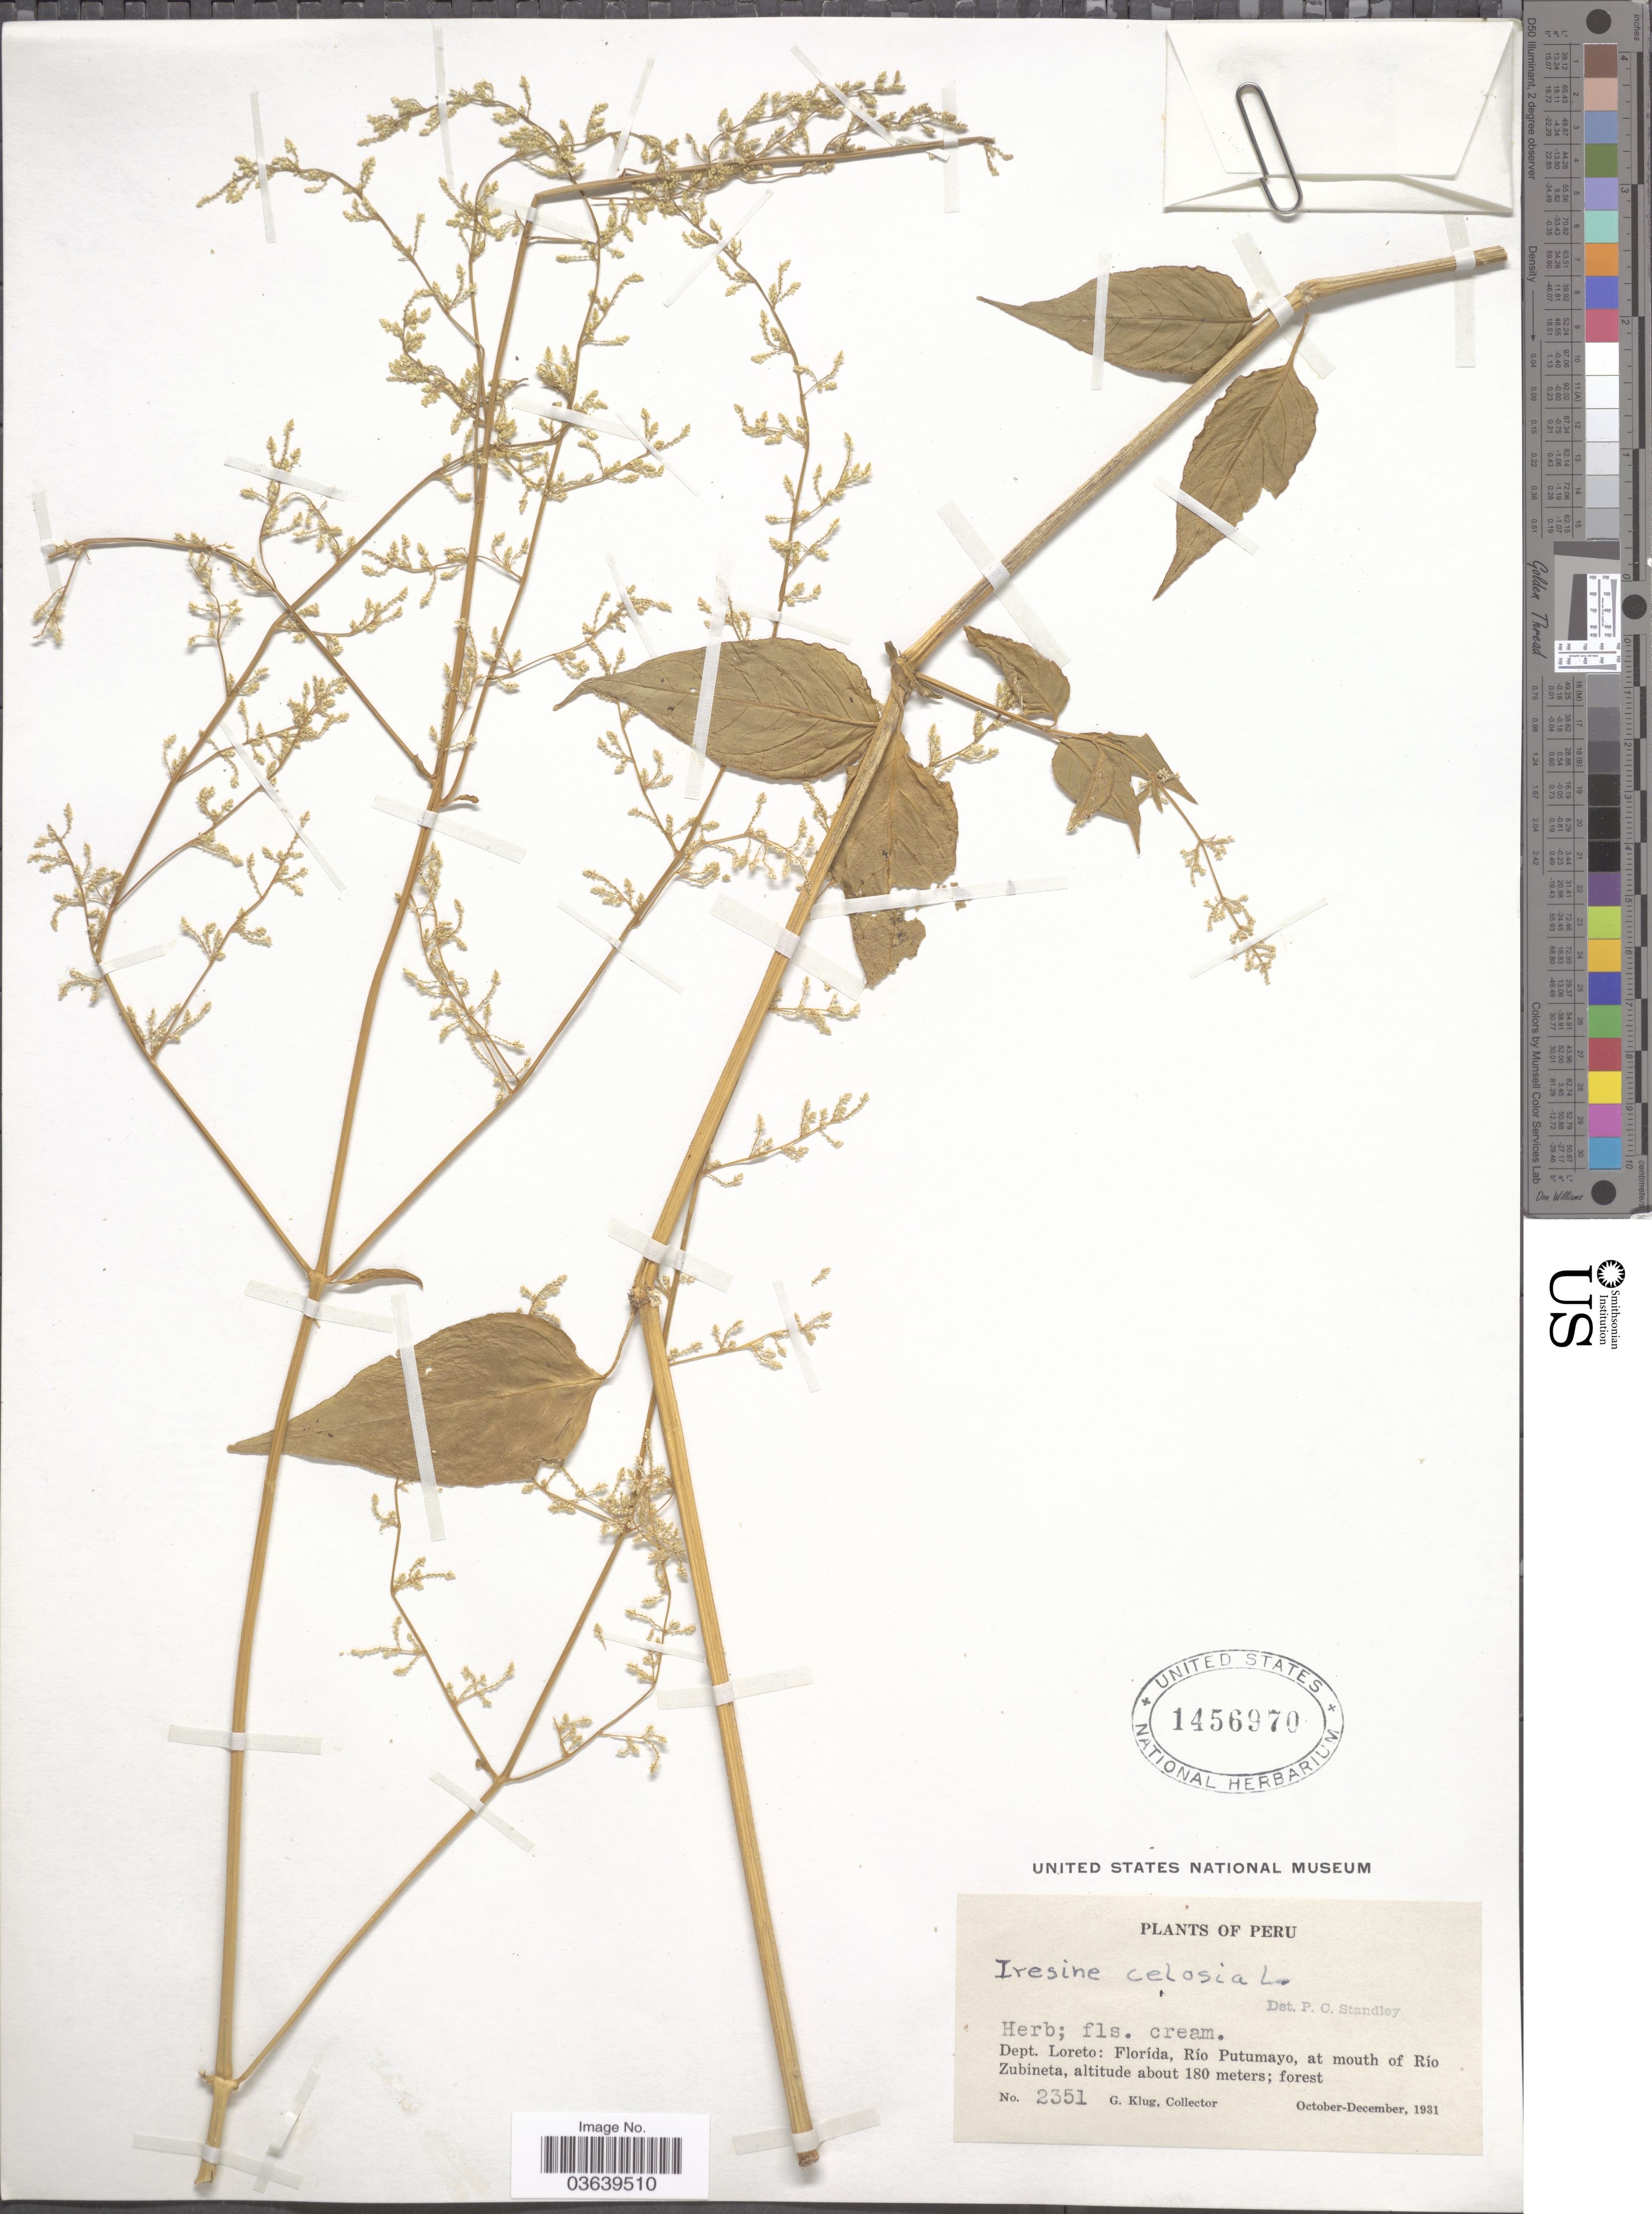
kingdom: Plantae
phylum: Tracheophyta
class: Magnoliopsida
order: Caryophyllales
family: Amaranthaceae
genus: Iresine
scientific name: Iresine celosia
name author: L.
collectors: G. Klug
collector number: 2351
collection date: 1931-10/1931-12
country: Peru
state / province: Loreto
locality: Dept. Loreto: Florída, Río Putumayo, at mouth of Río Zubineta.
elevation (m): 180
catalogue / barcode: US 1456970